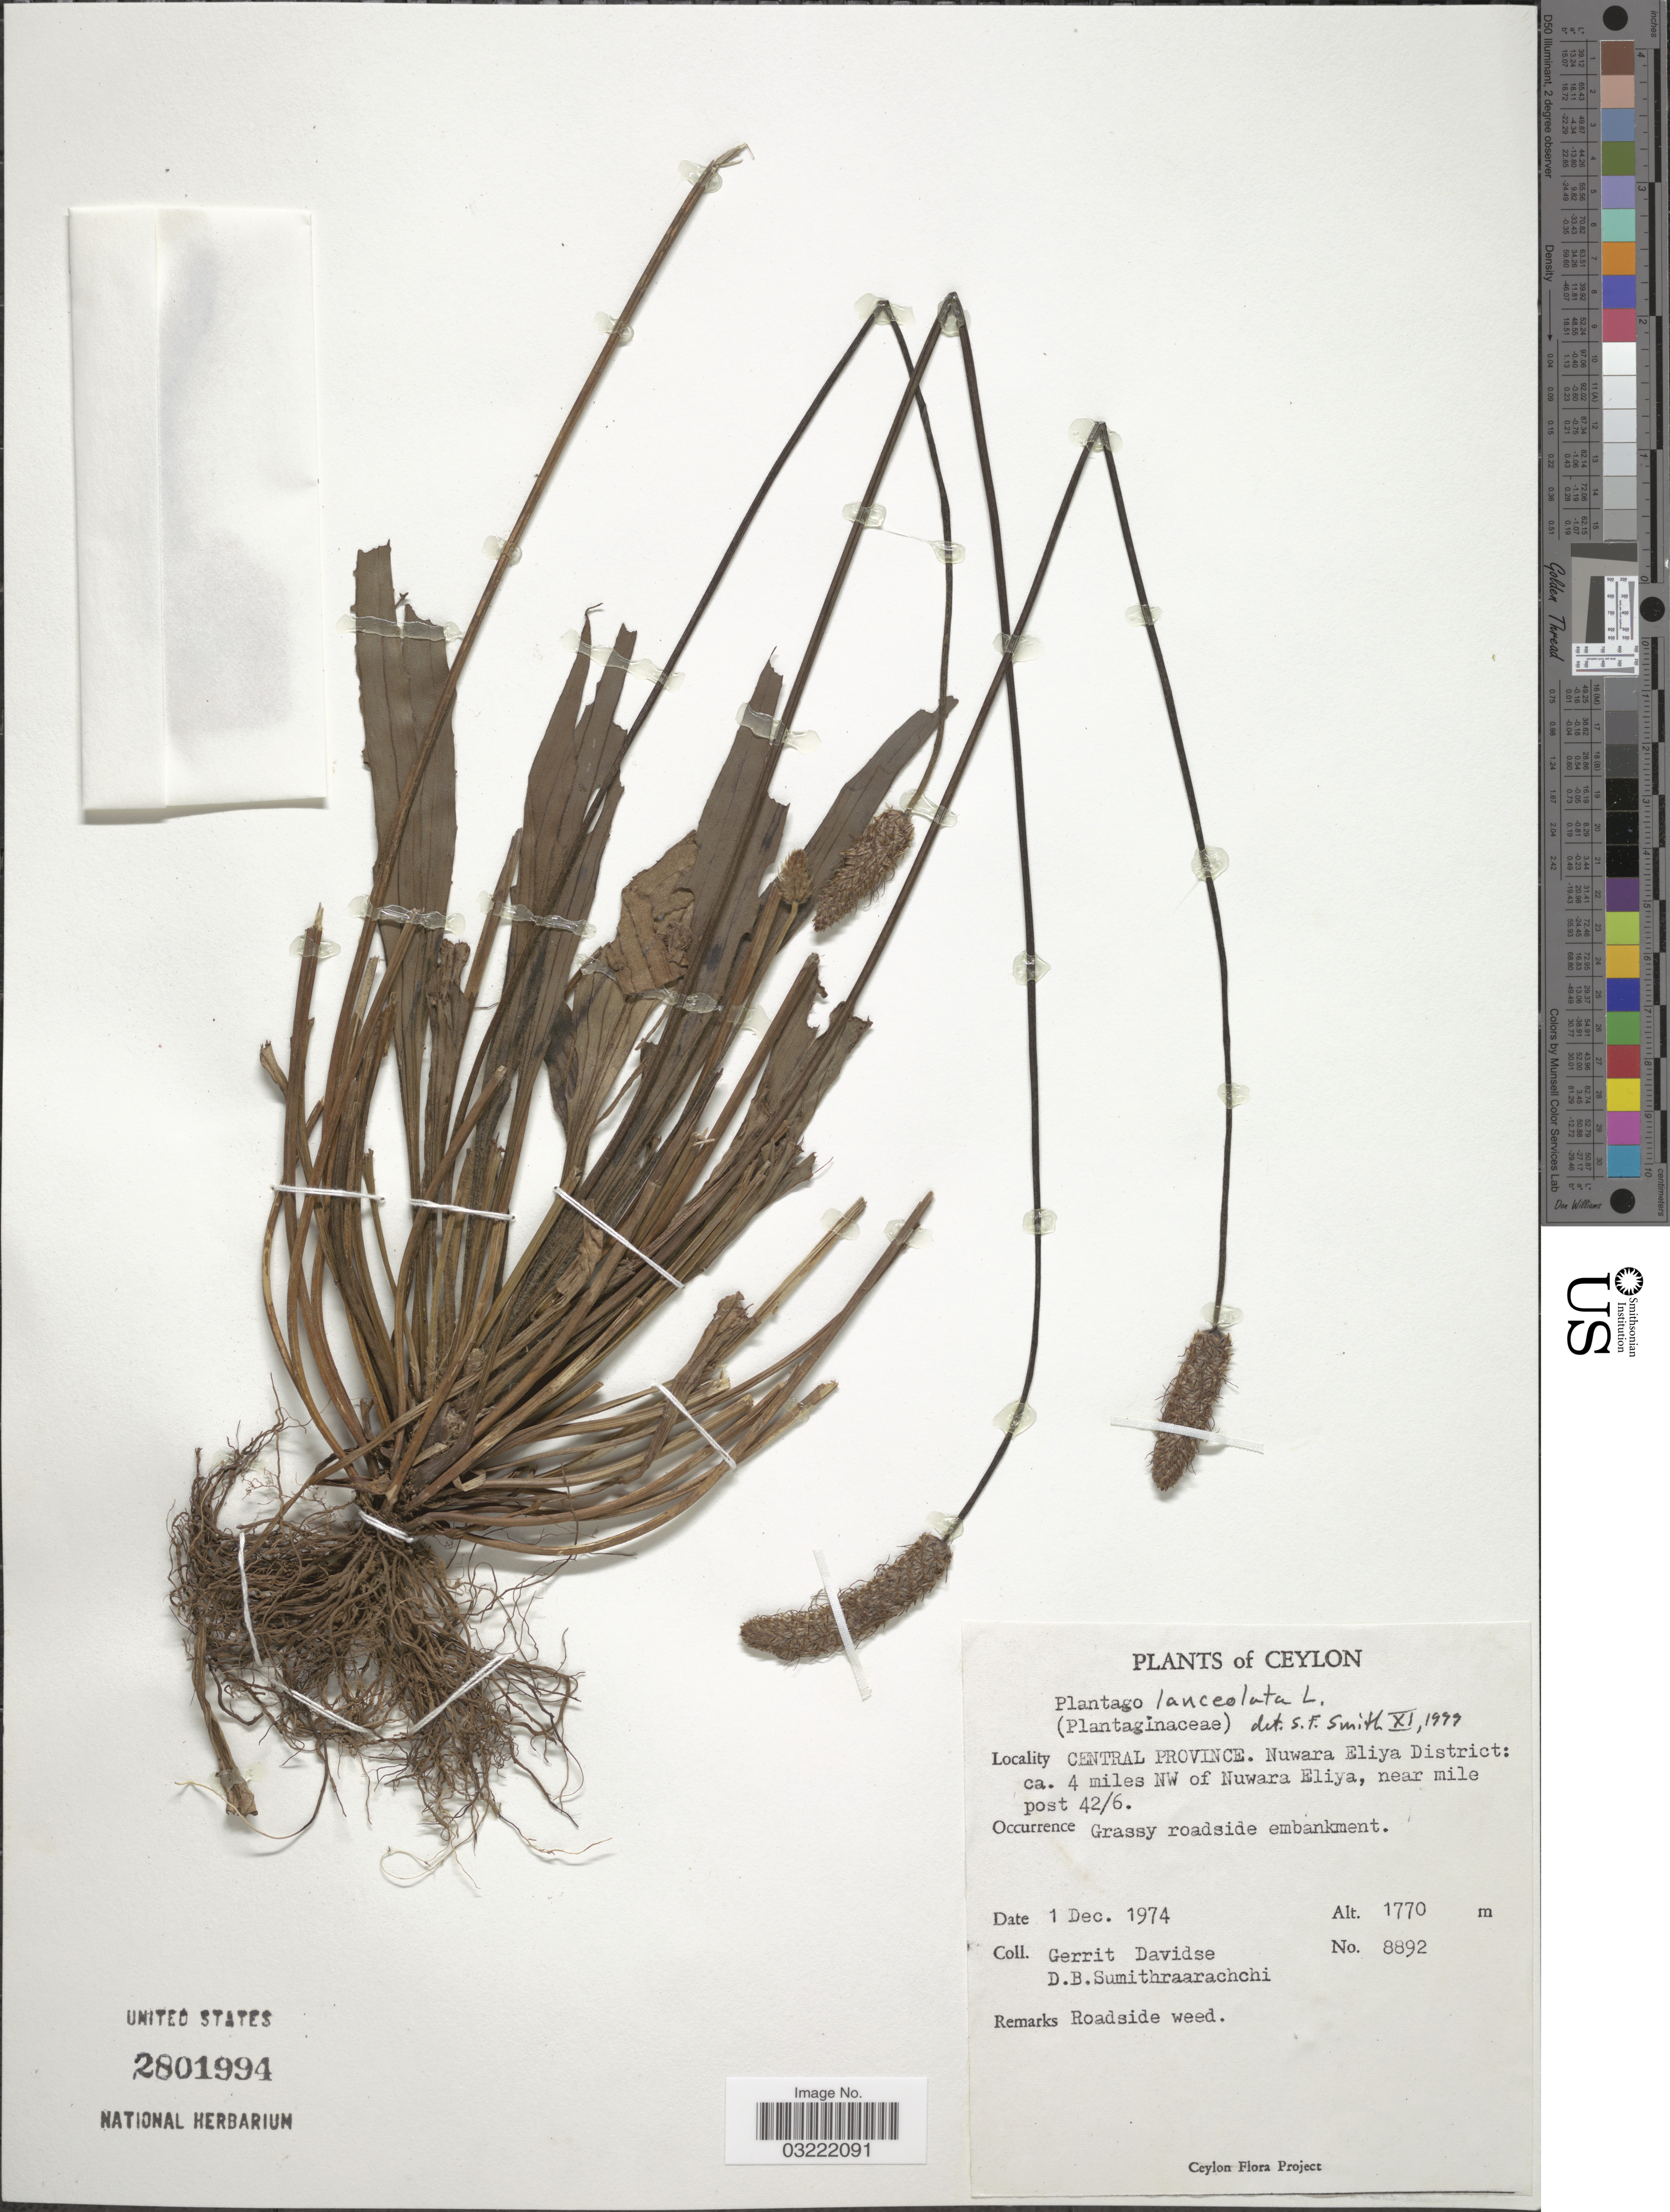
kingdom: Plantae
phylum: Tracheophyta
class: Magnoliopsida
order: Lamiales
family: Plantaginaceae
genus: Plantago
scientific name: Plantago lanceolata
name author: L.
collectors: G. Davidse & D. B. Sumithraarachchi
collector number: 8892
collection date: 1974-12-01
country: Sri Lanka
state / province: Central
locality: Ceylon. Nuwara Eliya District: ca. 4 miles NW of Nuwara Eliya, near mile post 42/6.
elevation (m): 1770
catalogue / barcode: US 2801994